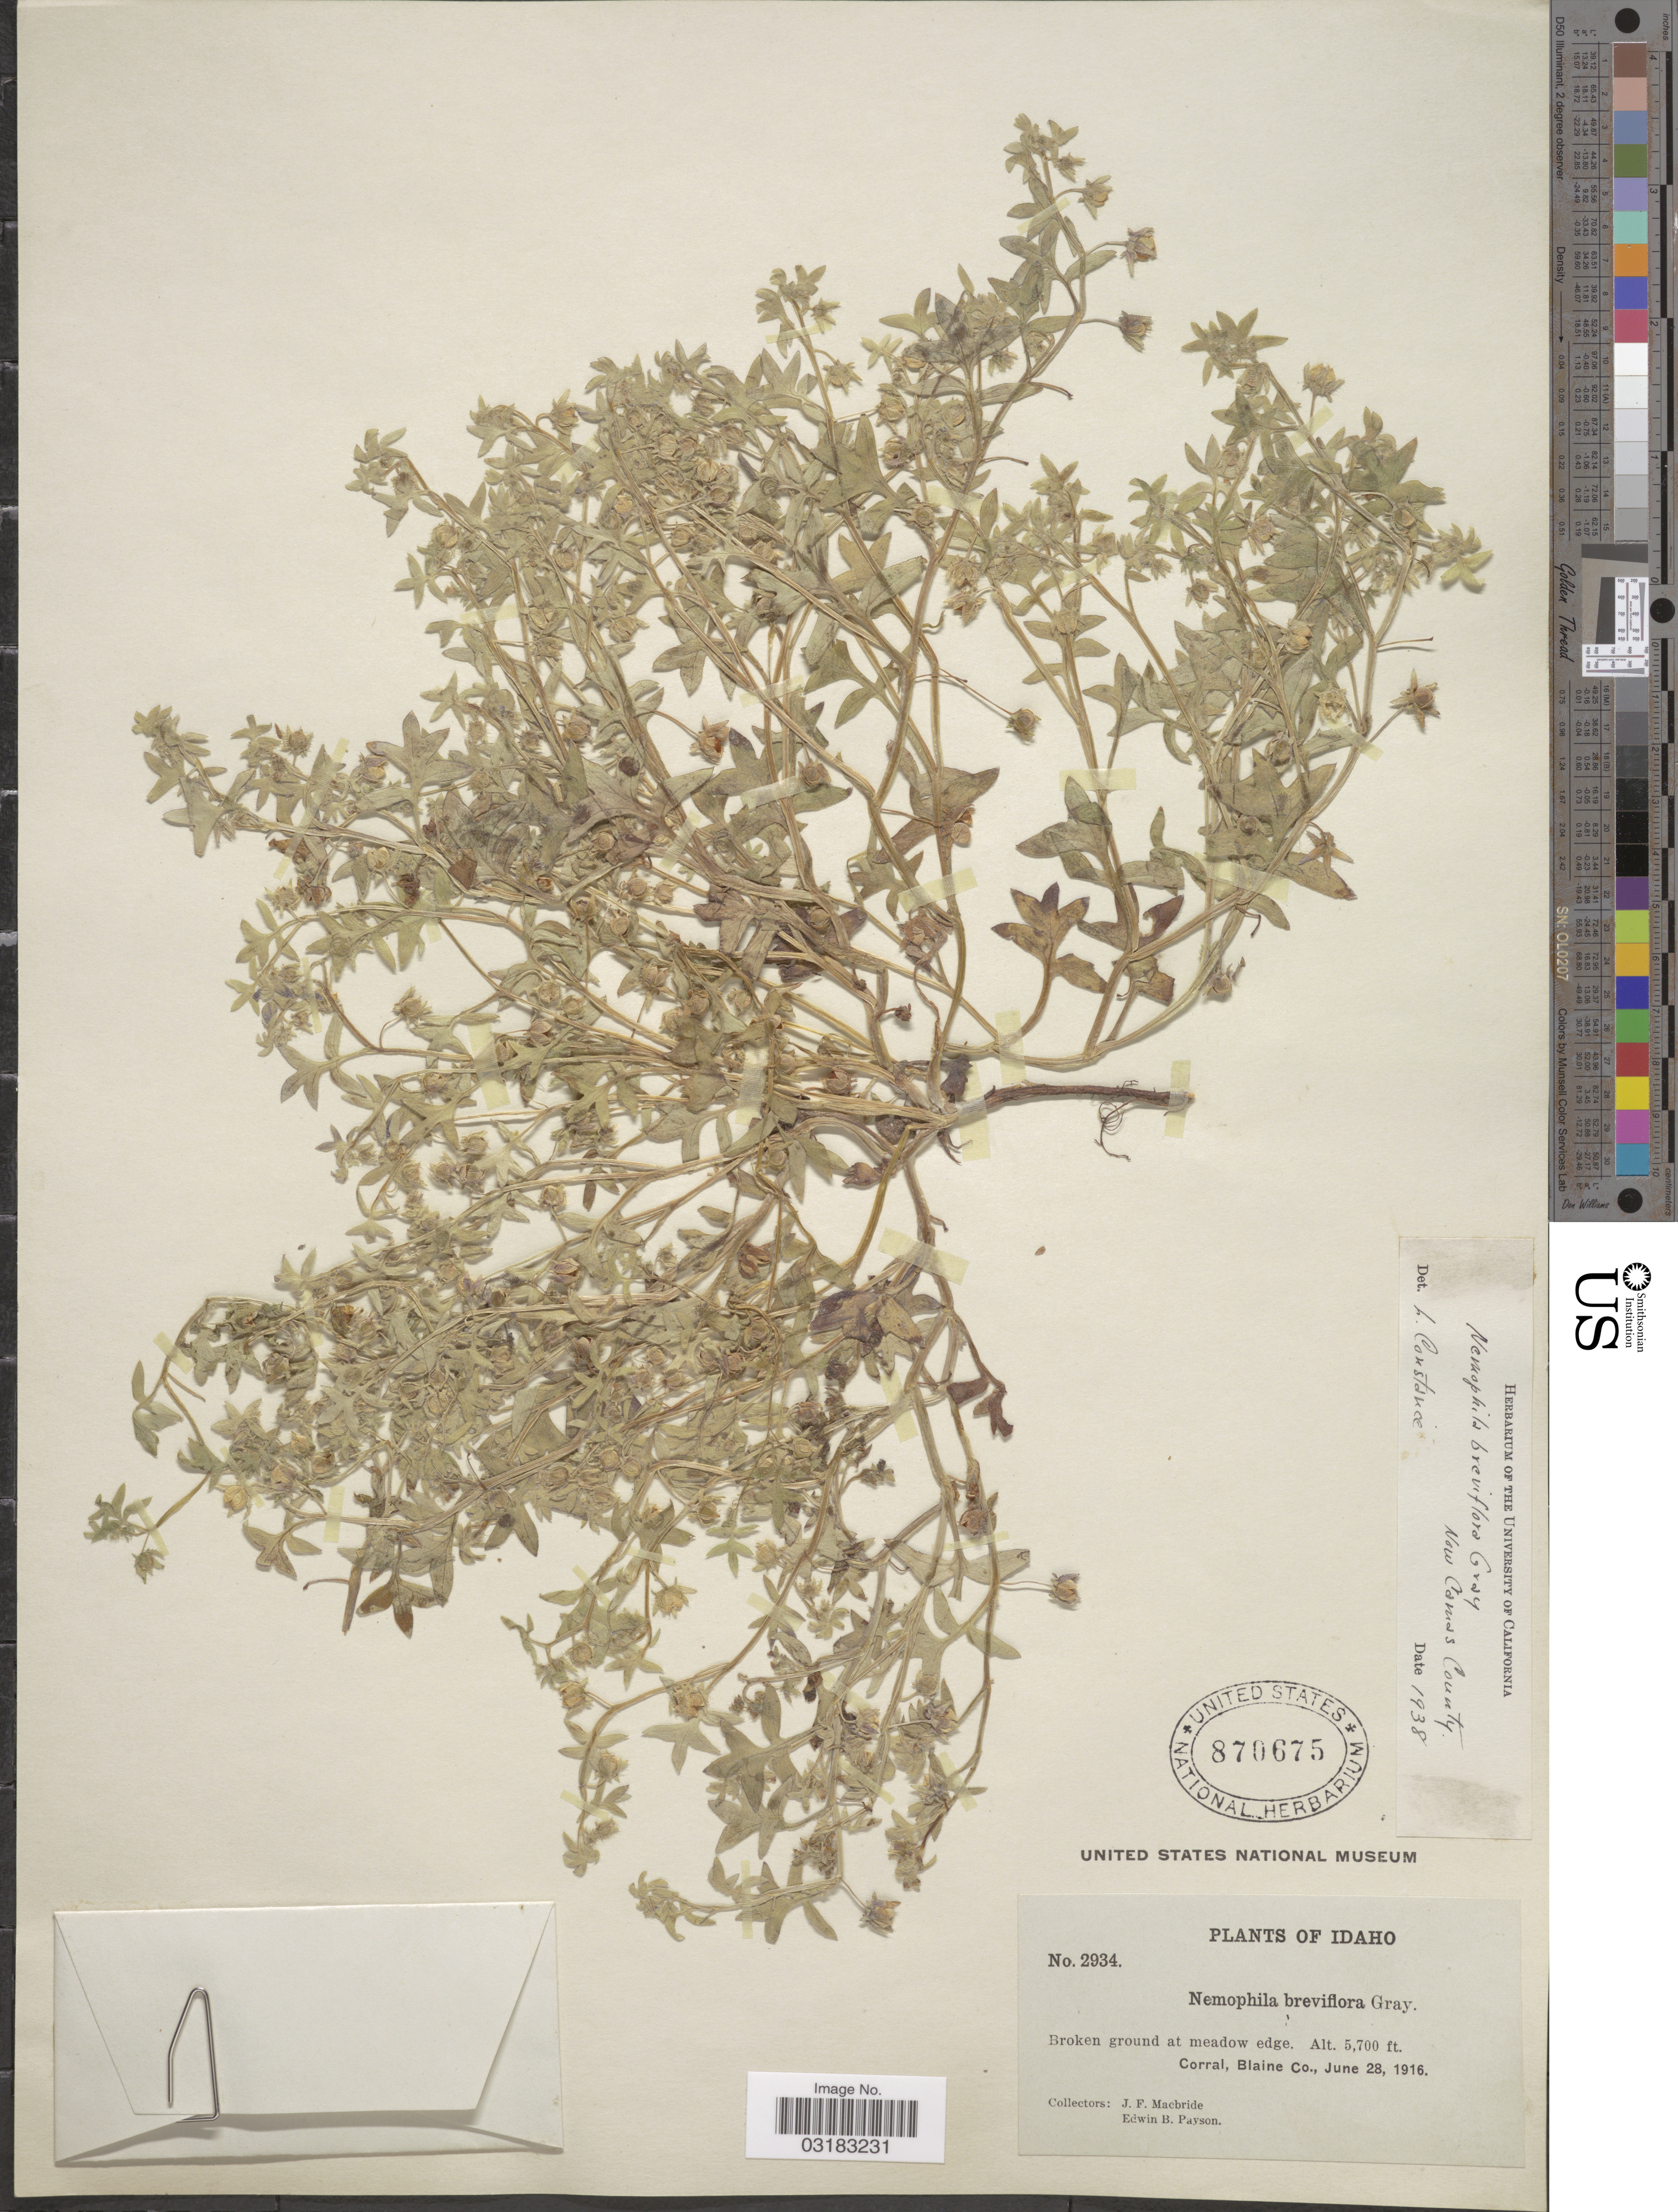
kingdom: Plantae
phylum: Tracheophyta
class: Magnoliopsida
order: Boraginales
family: Hydrophyllaceae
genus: Nemophila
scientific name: Nemophila breviflora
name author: A. Gray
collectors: J. F. Macbride & E. B. Payson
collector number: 2934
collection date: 1916-06-28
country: United States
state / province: Idaho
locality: Corral, Blaine Co.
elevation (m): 1737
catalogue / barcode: US 870675